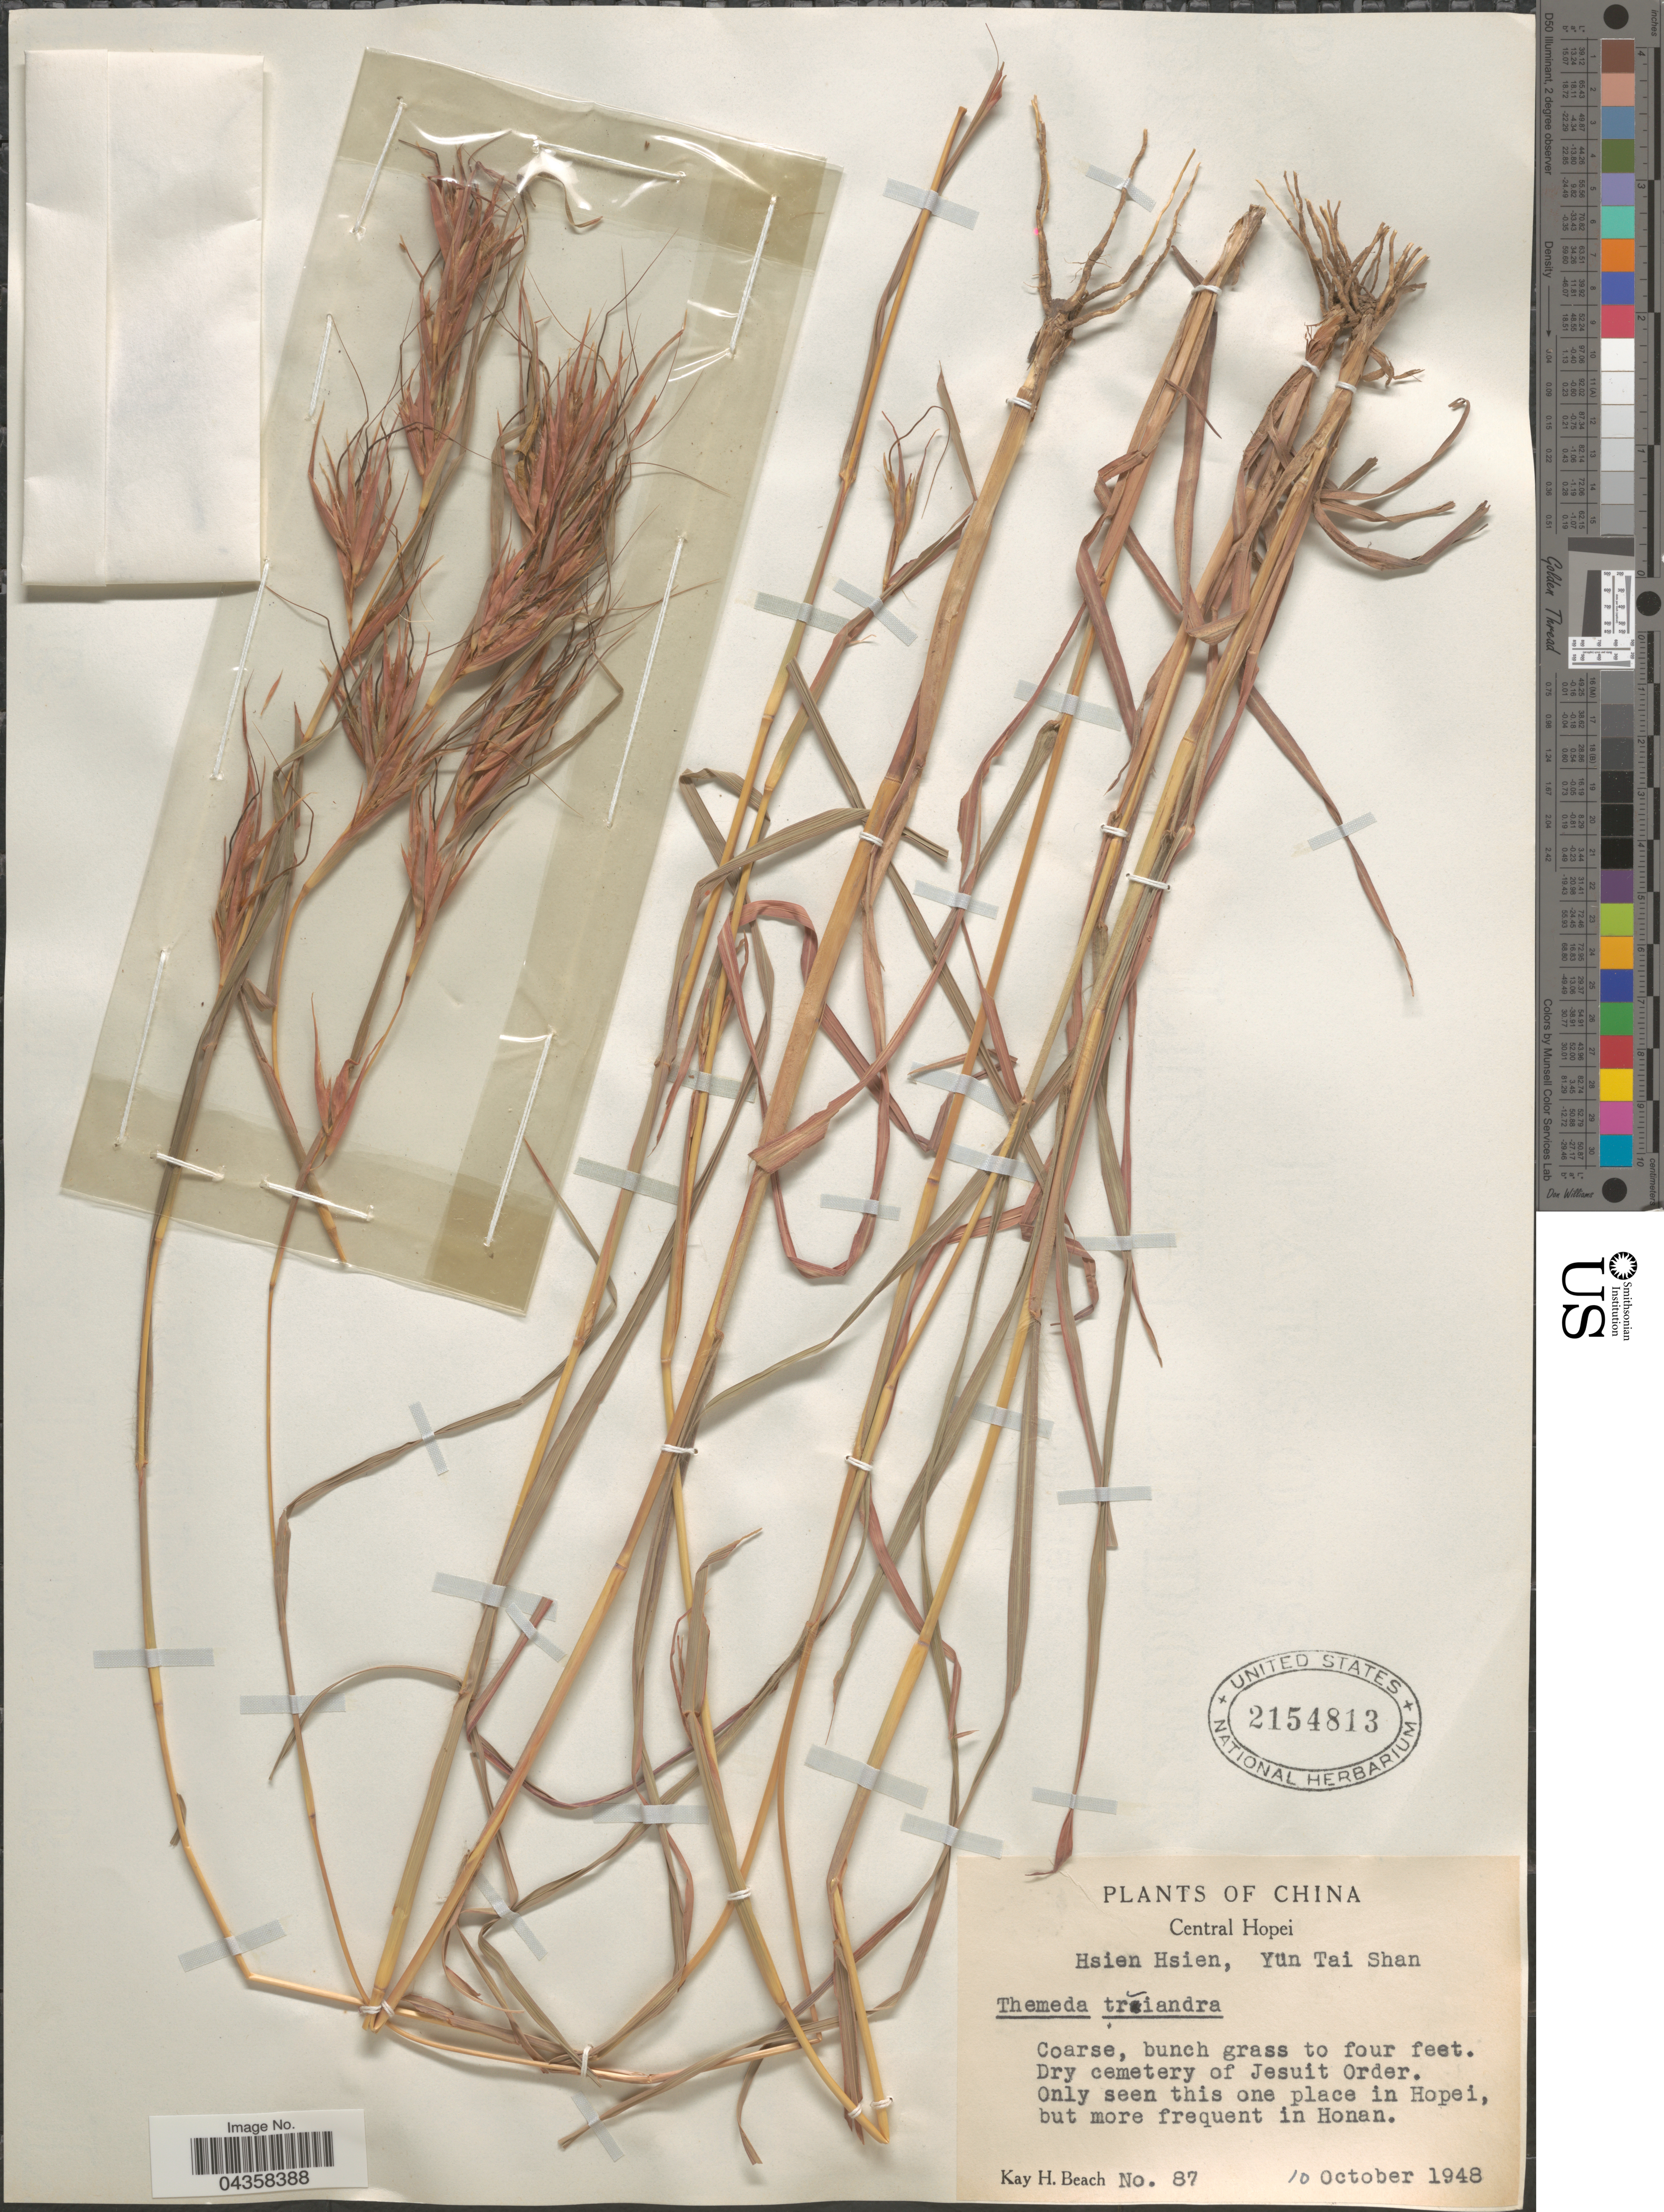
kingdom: Plantae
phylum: Tracheophyta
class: Liliopsida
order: Poales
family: Poaceae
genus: Themeda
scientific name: Themeda triandra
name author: Forssk.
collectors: K. H. Beach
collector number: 87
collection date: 1948-10-10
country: China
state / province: Hebei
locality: Central Hopei. Hsien Hsien, Yun Tai Shan.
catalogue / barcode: US 2154813